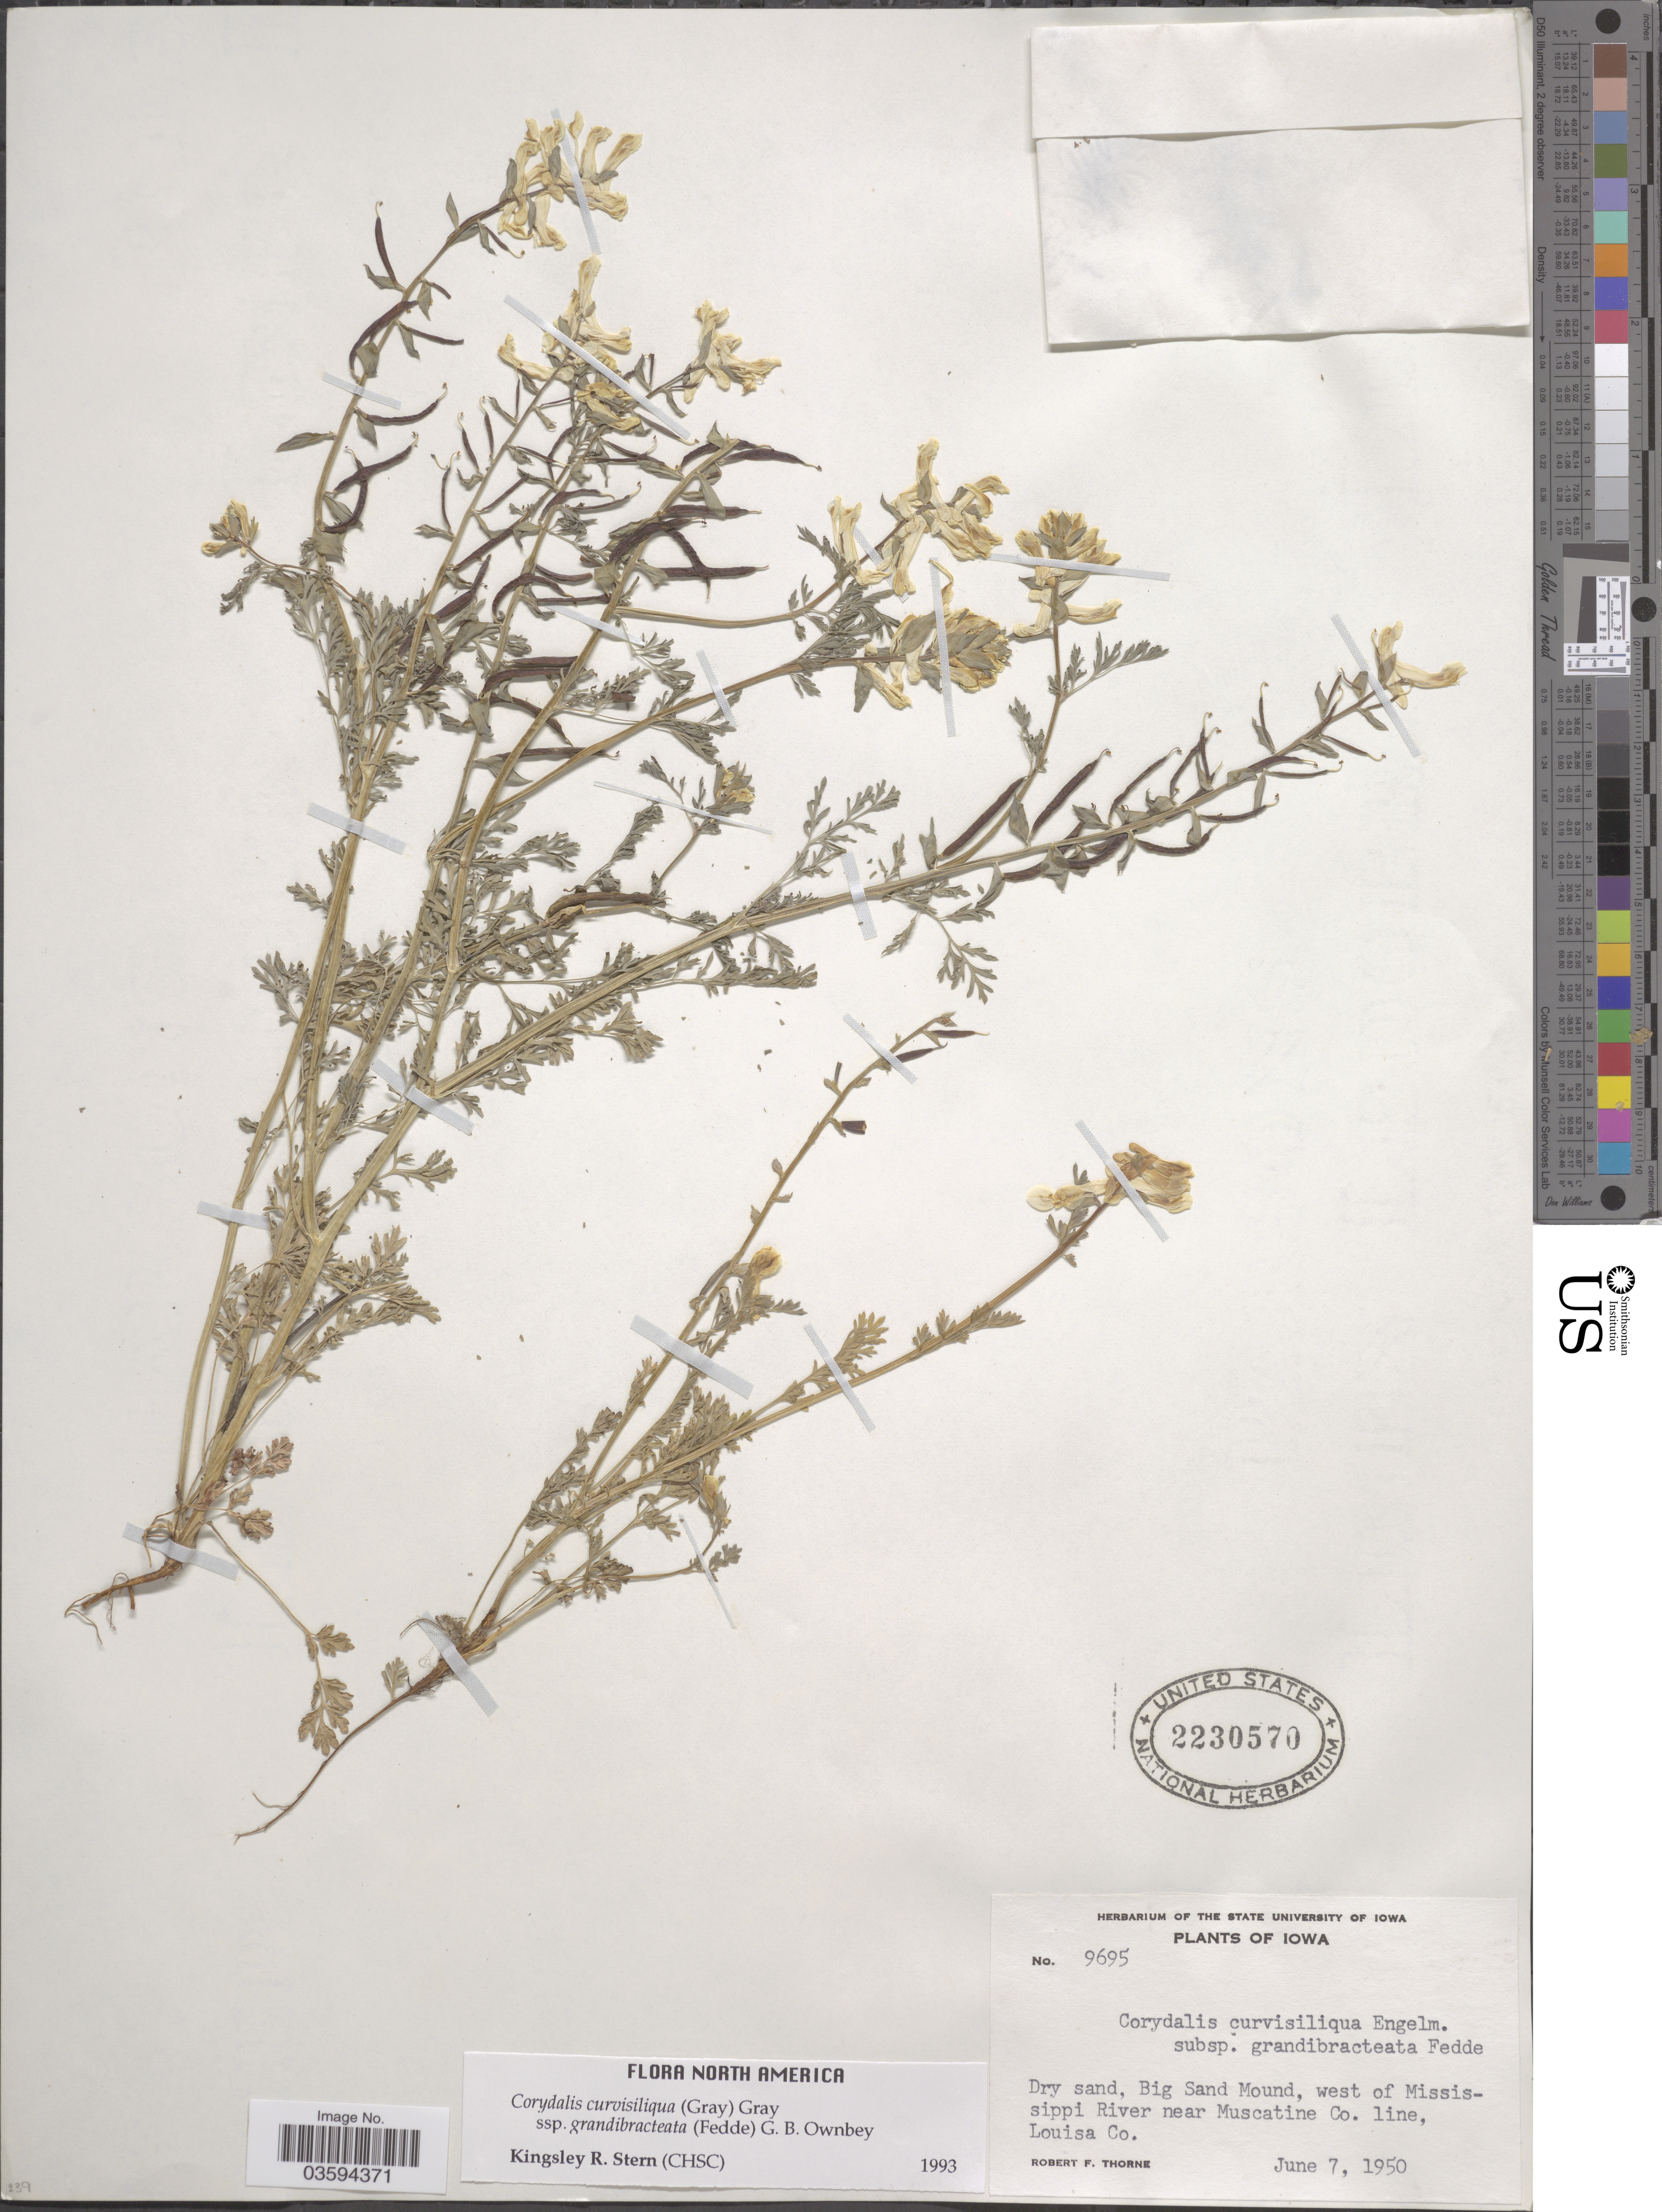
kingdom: Plantae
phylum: Tracheophyta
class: Magnoliopsida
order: Ranunculales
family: Papaveraceae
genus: Corydalis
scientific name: Corydalis curvisiliqua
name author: (A. Gray) Engelm. ex A. Gray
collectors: R. F. Thorne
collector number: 9695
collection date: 1950-06-07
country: United States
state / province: Iowa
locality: Dry sand, Big Sand Mound, west of Mississippi River near Muscatine Co. line, Louisa Co.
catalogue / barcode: US 2230570